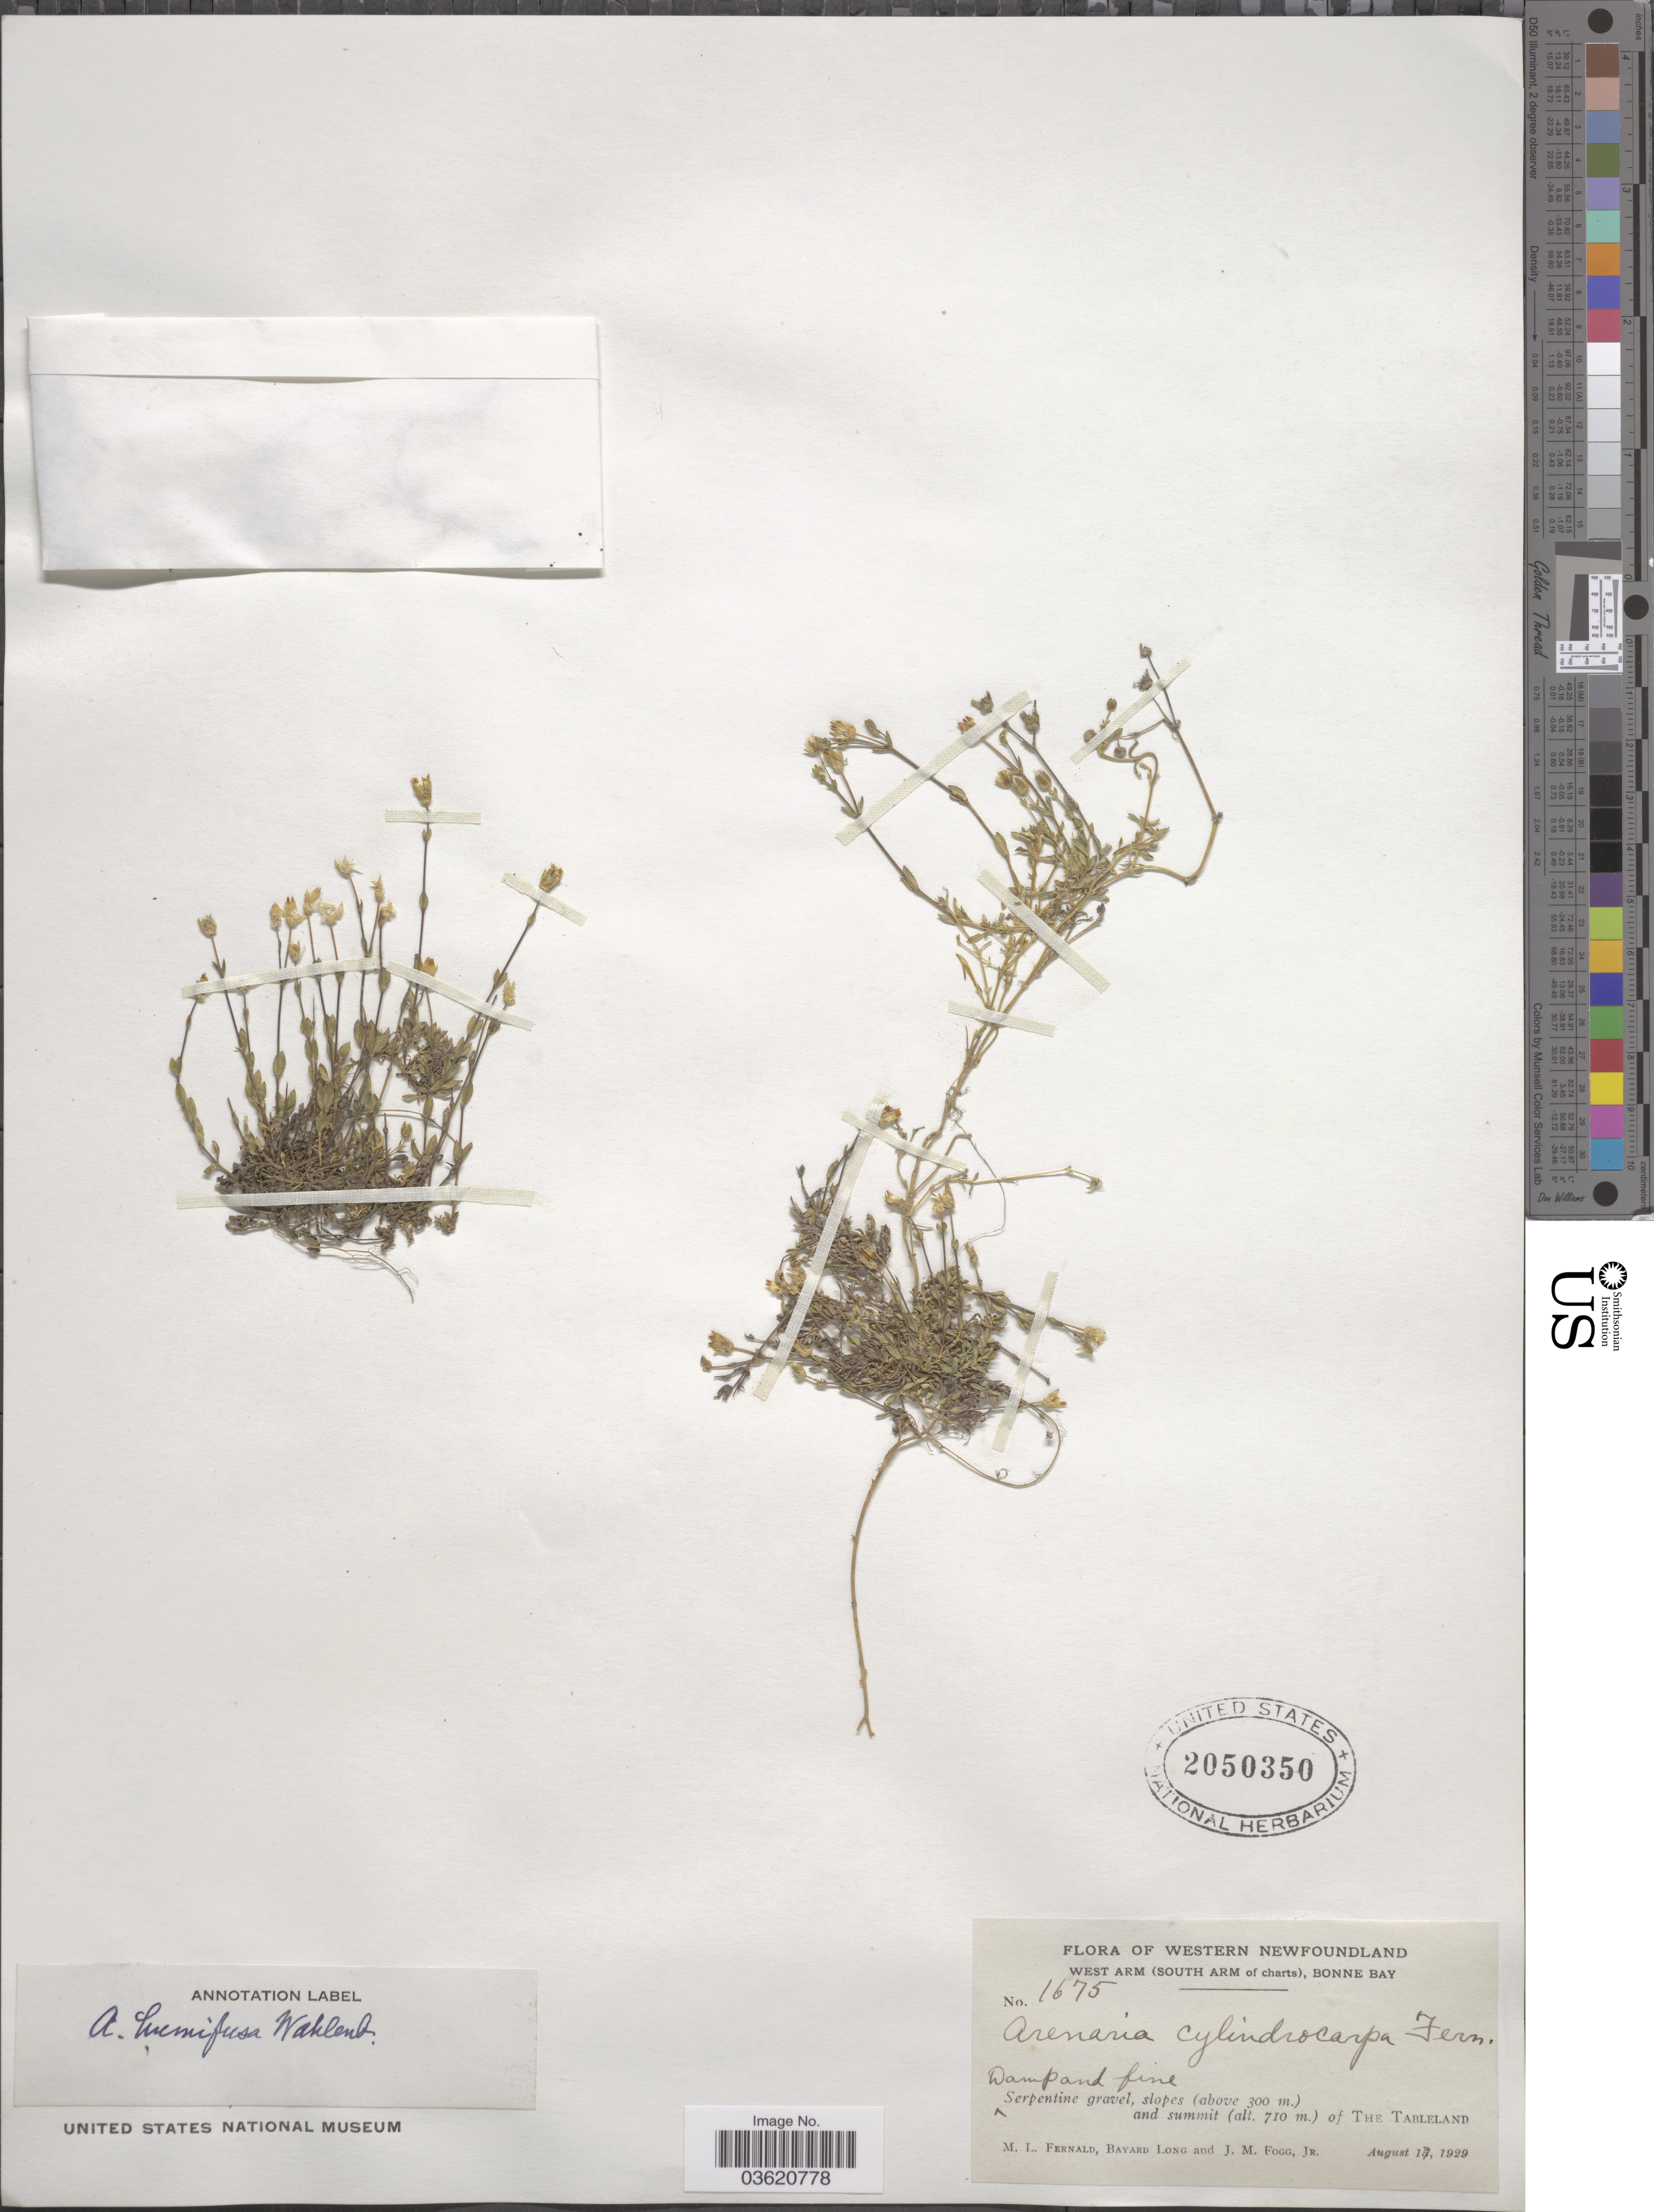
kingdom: Plantae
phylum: Tracheophyta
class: Magnoliopsida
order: Caryophyllales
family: Caryophyllaceae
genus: Arenaria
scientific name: Arenaria humifusa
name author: Wahlenb.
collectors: M. L. Fernald, B. Long & J. Fogg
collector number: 1675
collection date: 1929-08-17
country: Canada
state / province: Newfoundland and Labrador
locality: Western Newfoundland. West Arm (South Arm of charts), Bonne Bay. Slopes and summit of the Tableland.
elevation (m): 300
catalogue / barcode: US 2050350